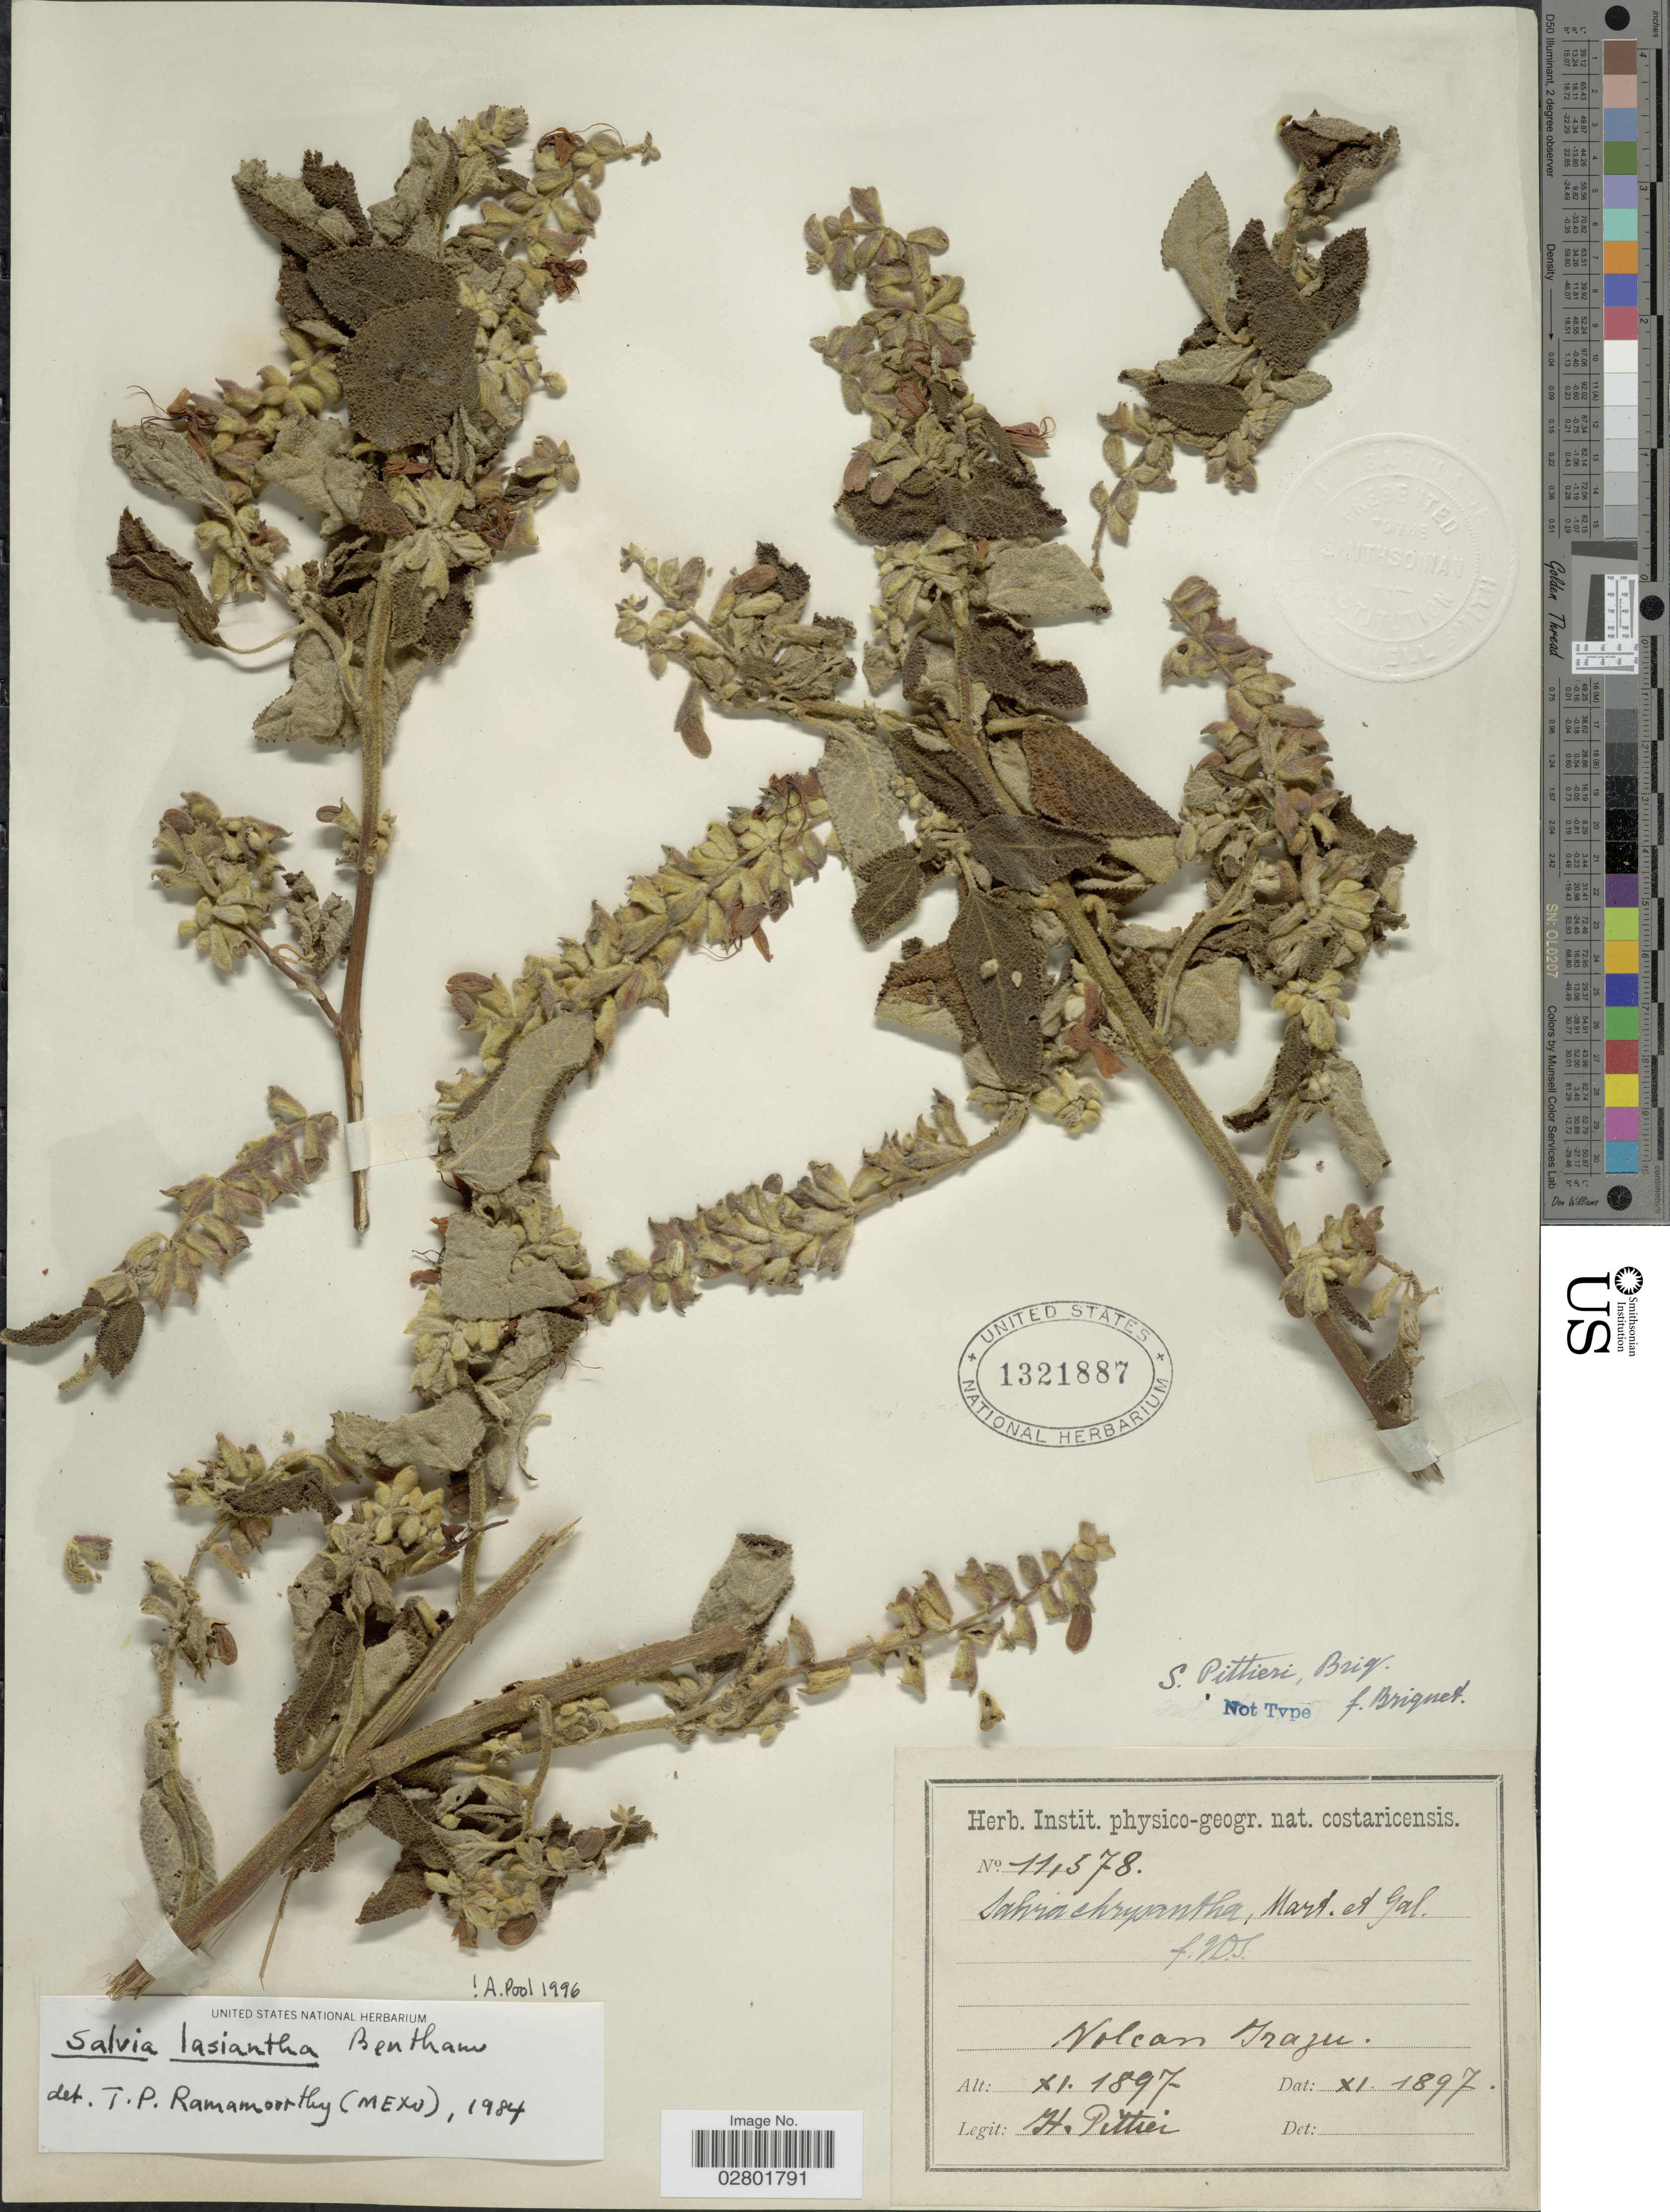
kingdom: Plantae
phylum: Tracheophyta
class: Magnoliopsida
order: Lamiales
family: Lamiaceae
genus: Salvia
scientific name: Salvia lasiantha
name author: Benth.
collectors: H. F. Pittier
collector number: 11578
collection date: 1897-11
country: Costa Rica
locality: Volcan Irazu.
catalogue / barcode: US 1321887